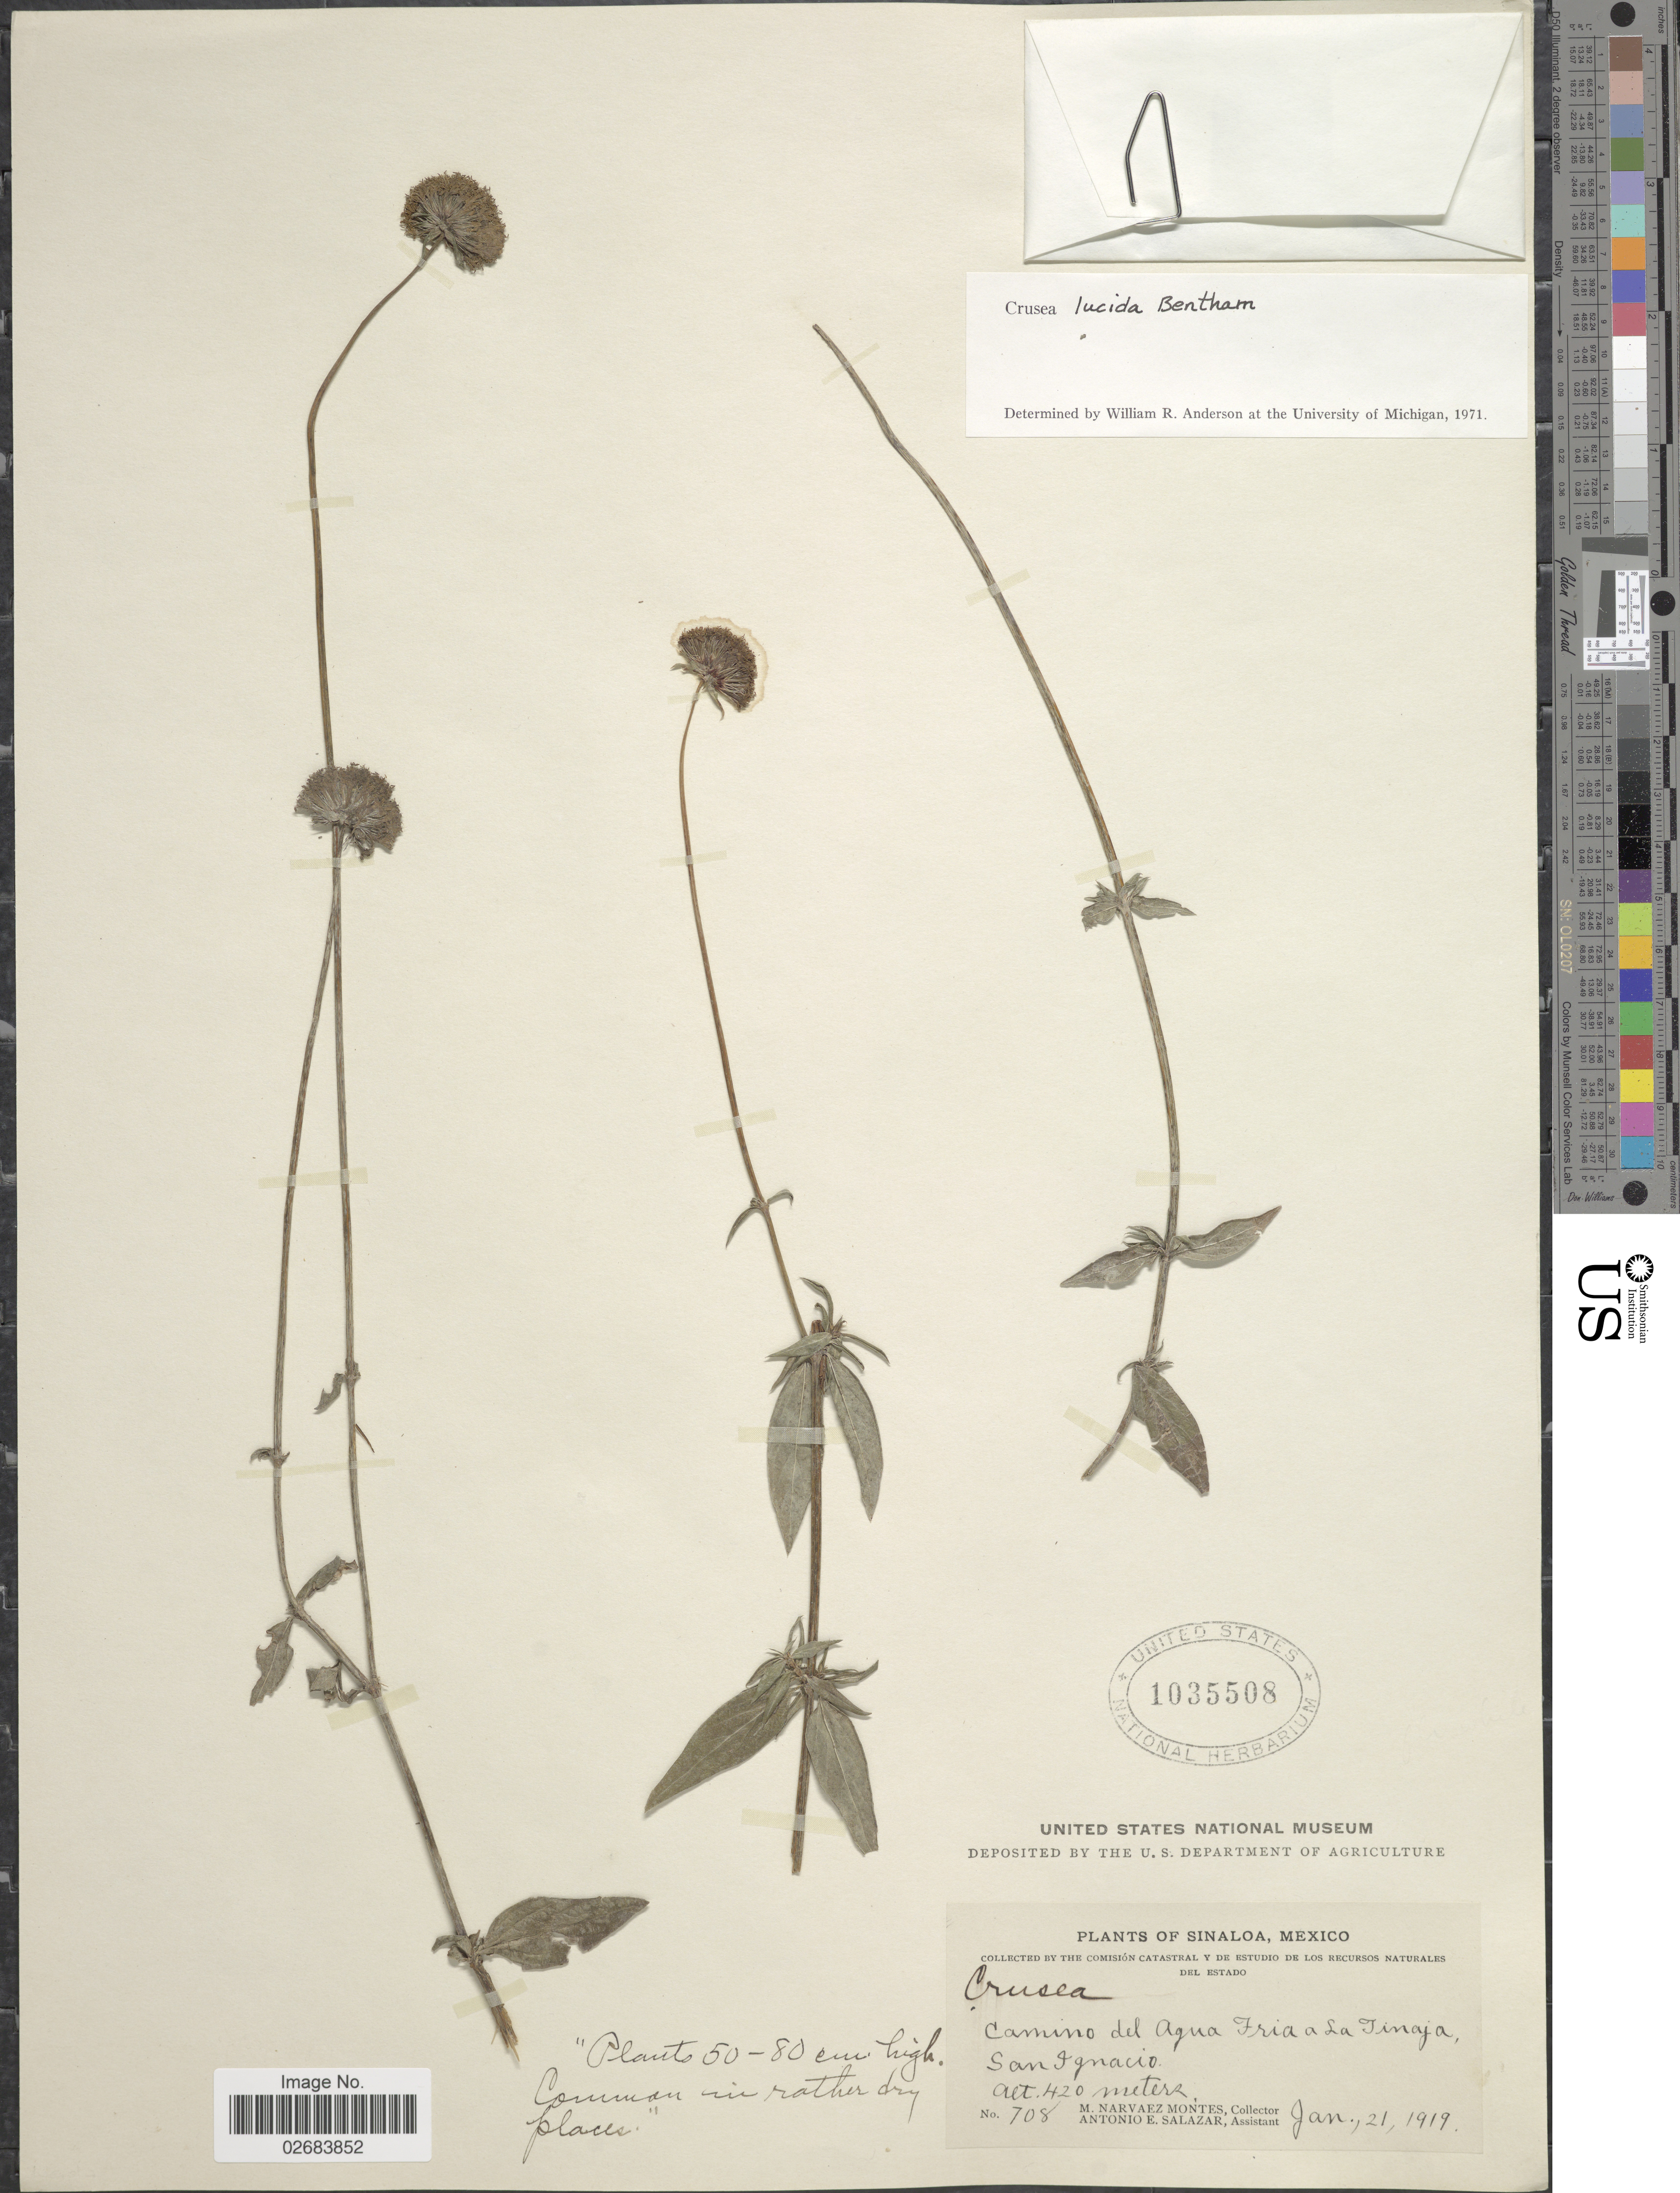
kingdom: Plantae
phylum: Tracheophyta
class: Magnoliopsida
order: Gentianales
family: Rubiaceae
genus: Crusea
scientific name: Crusea lucida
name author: Benth.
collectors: M. Narvaez-Montes & A. E. Salazar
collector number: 708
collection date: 1919-01-21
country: Mexico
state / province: Sinaloa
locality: Camino del Agua Fria a La Tinaja, San Ignacio.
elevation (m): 420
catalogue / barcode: US 1035508